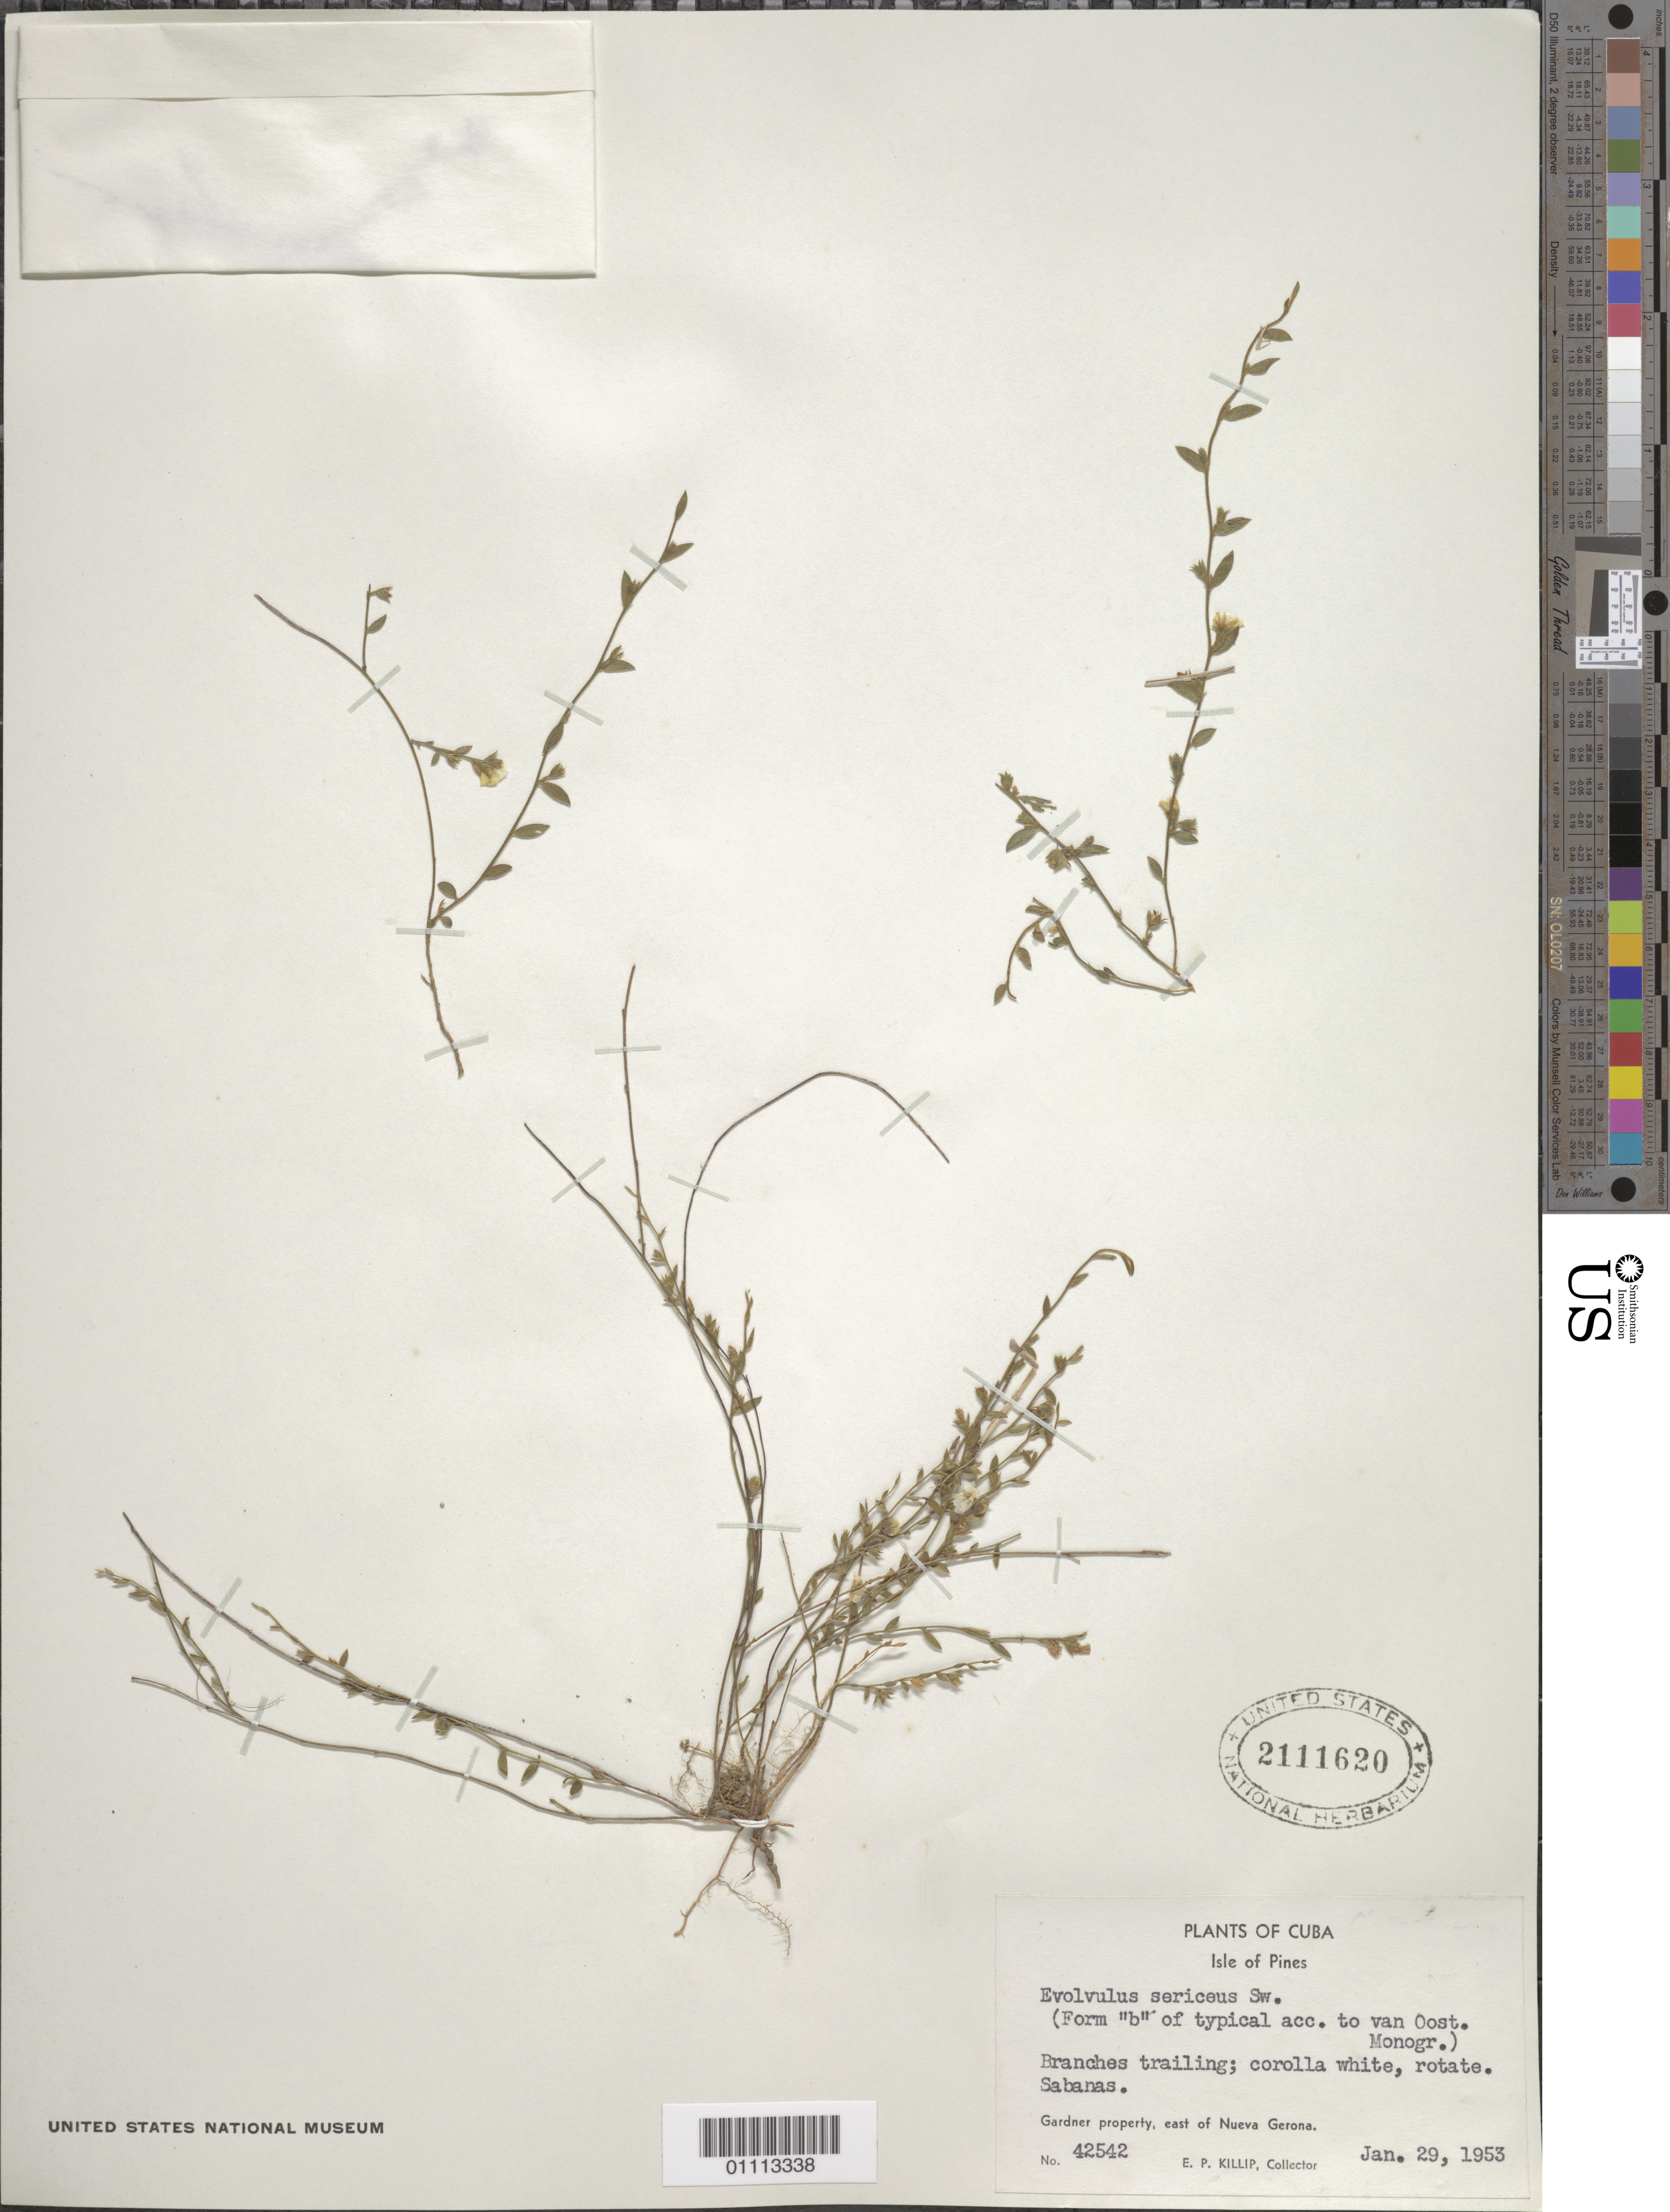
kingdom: Plantae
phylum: Tracheophyta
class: Magnoliopsida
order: Solanales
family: Convolvulaceae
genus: Evolvulus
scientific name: Evolvulus sericeus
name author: Sw.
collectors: E. P. Killip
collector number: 42542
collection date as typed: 29 Jan 1953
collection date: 1953-01-29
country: Cuba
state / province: Isla de La Juventud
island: Isla de la Juventud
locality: Gardner property, E of Nueva Gerona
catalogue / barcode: US 2111620